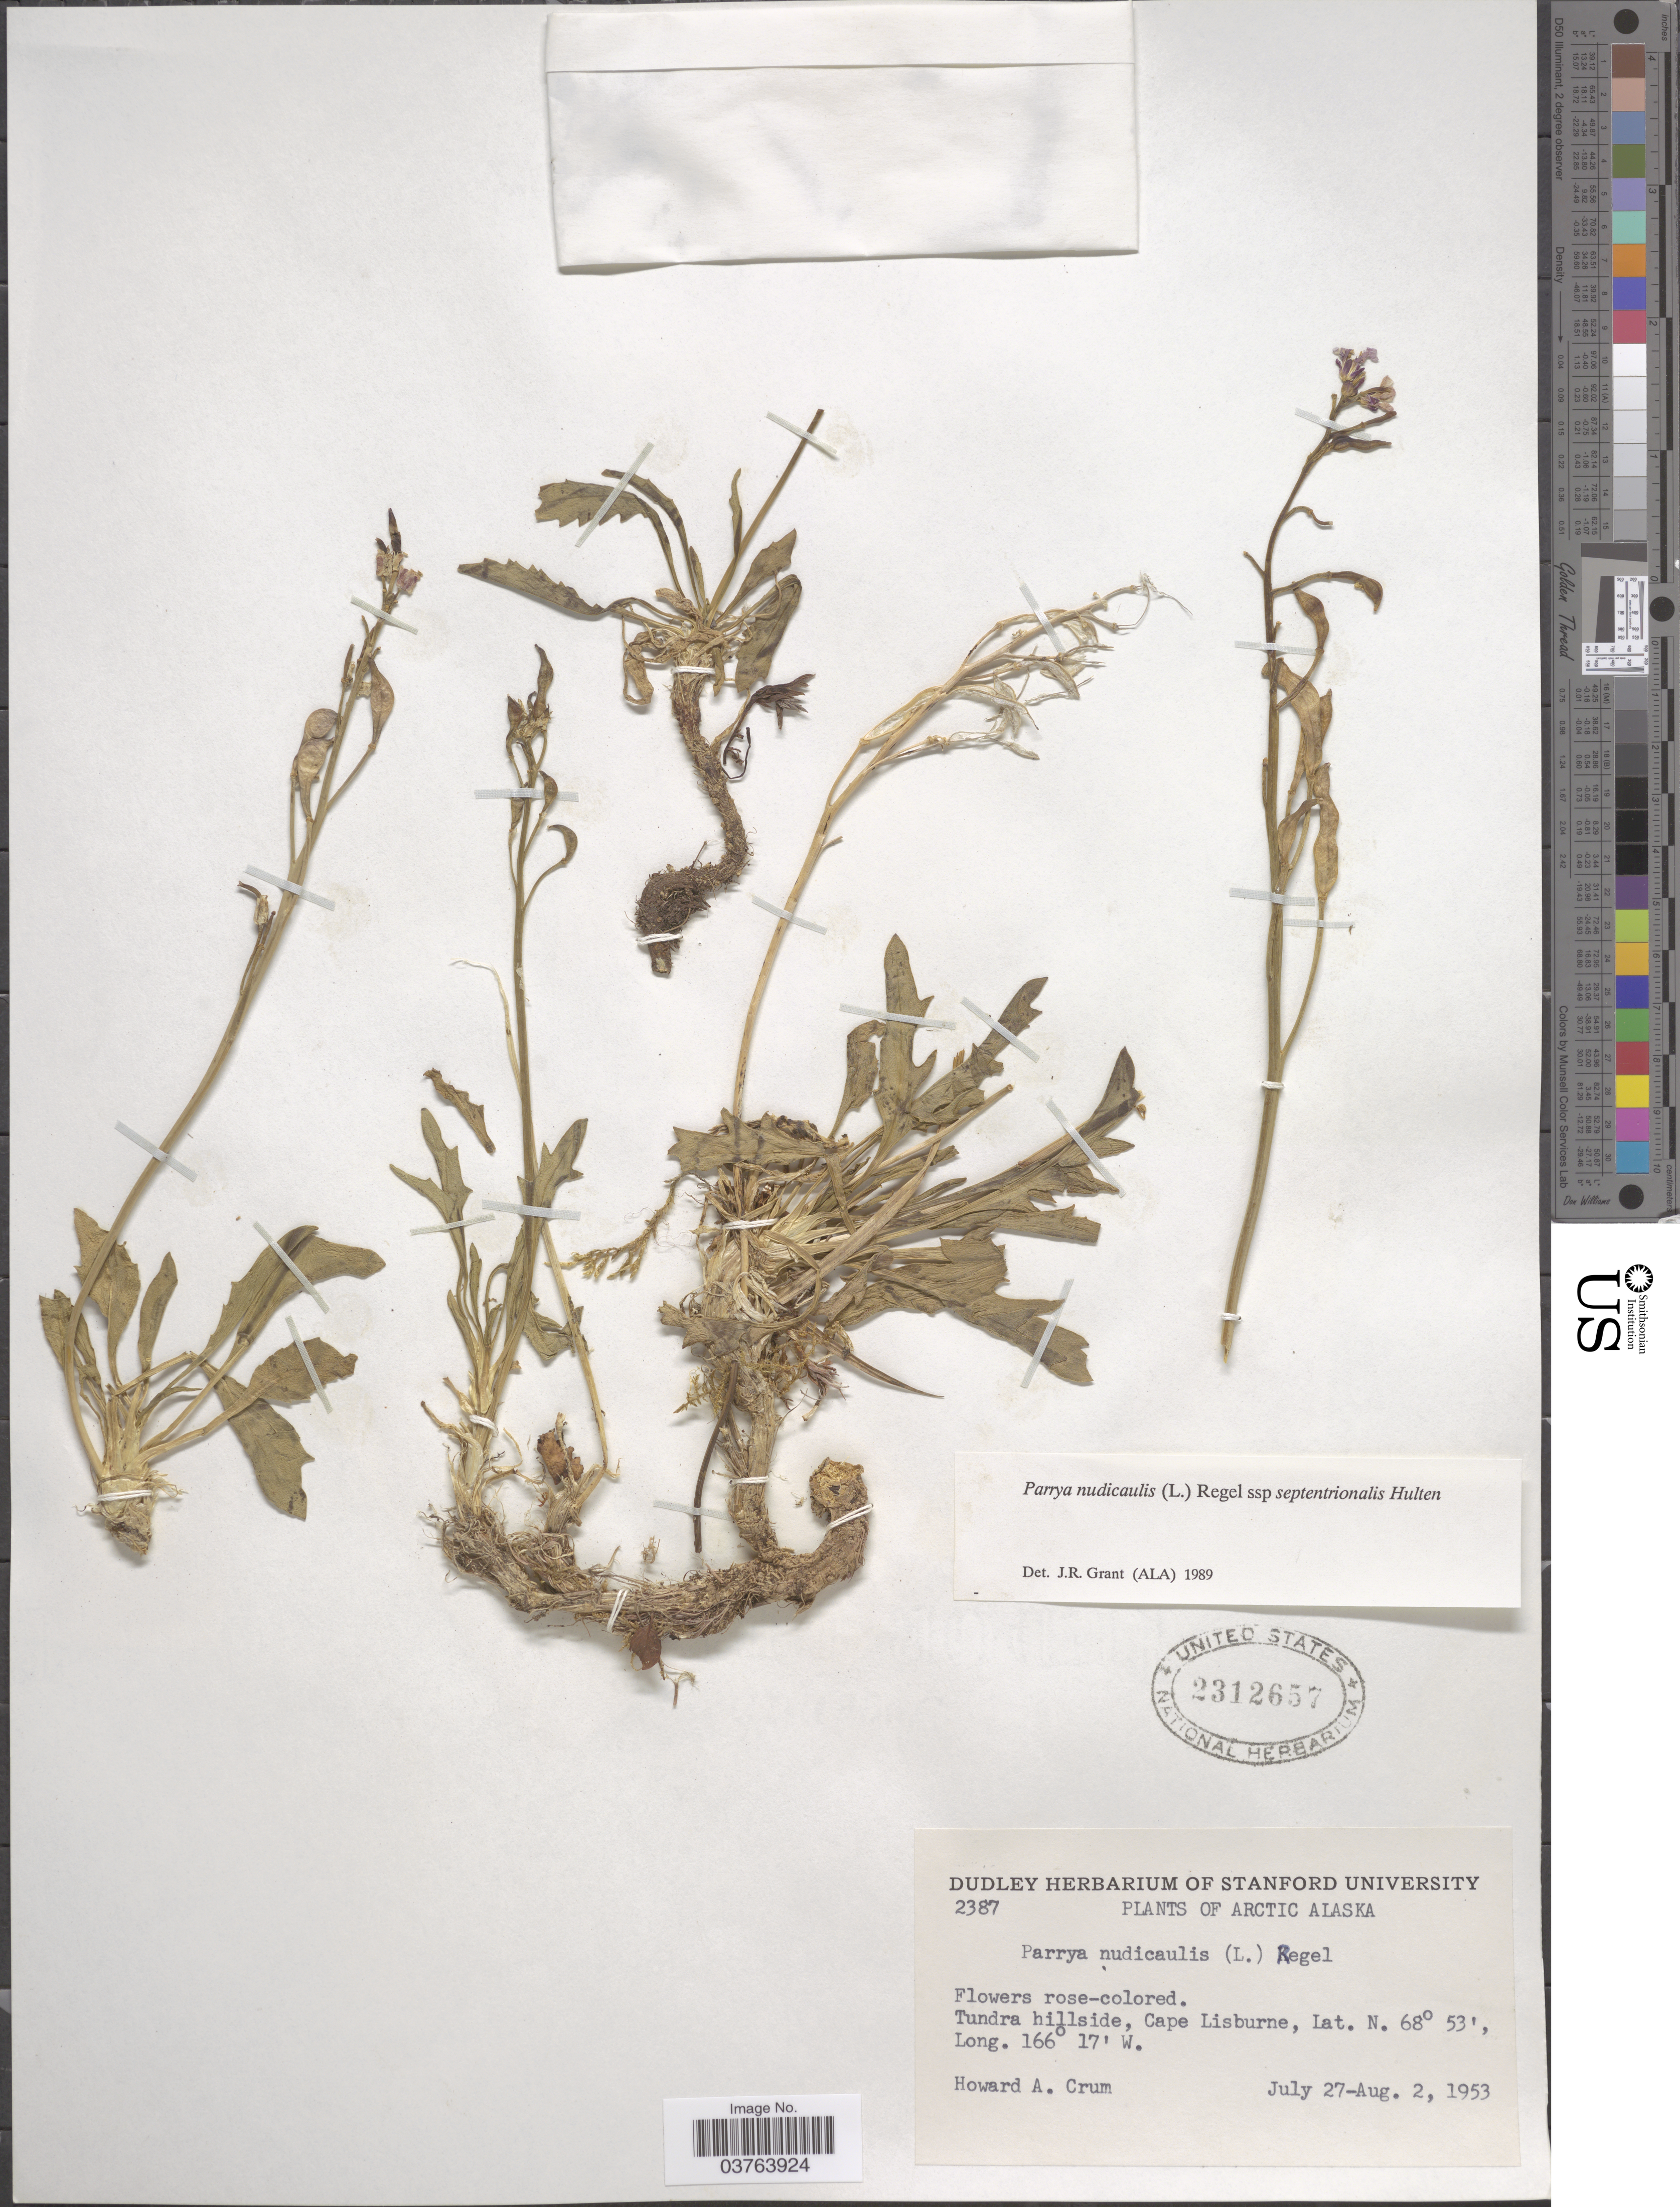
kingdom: Plantae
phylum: Tracheophyta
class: Magnoliopsida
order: Brassicales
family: Brassicaceae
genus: Parrya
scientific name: Parrya nudicaulis subsp. septentrionalis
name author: Hultén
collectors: H. A. Crum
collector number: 2387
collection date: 1953-07-27/1953-08-02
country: United States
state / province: Alaska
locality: Arctic Alaska. Tundra hillside, Cape Lisburne.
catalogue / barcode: US 2312657